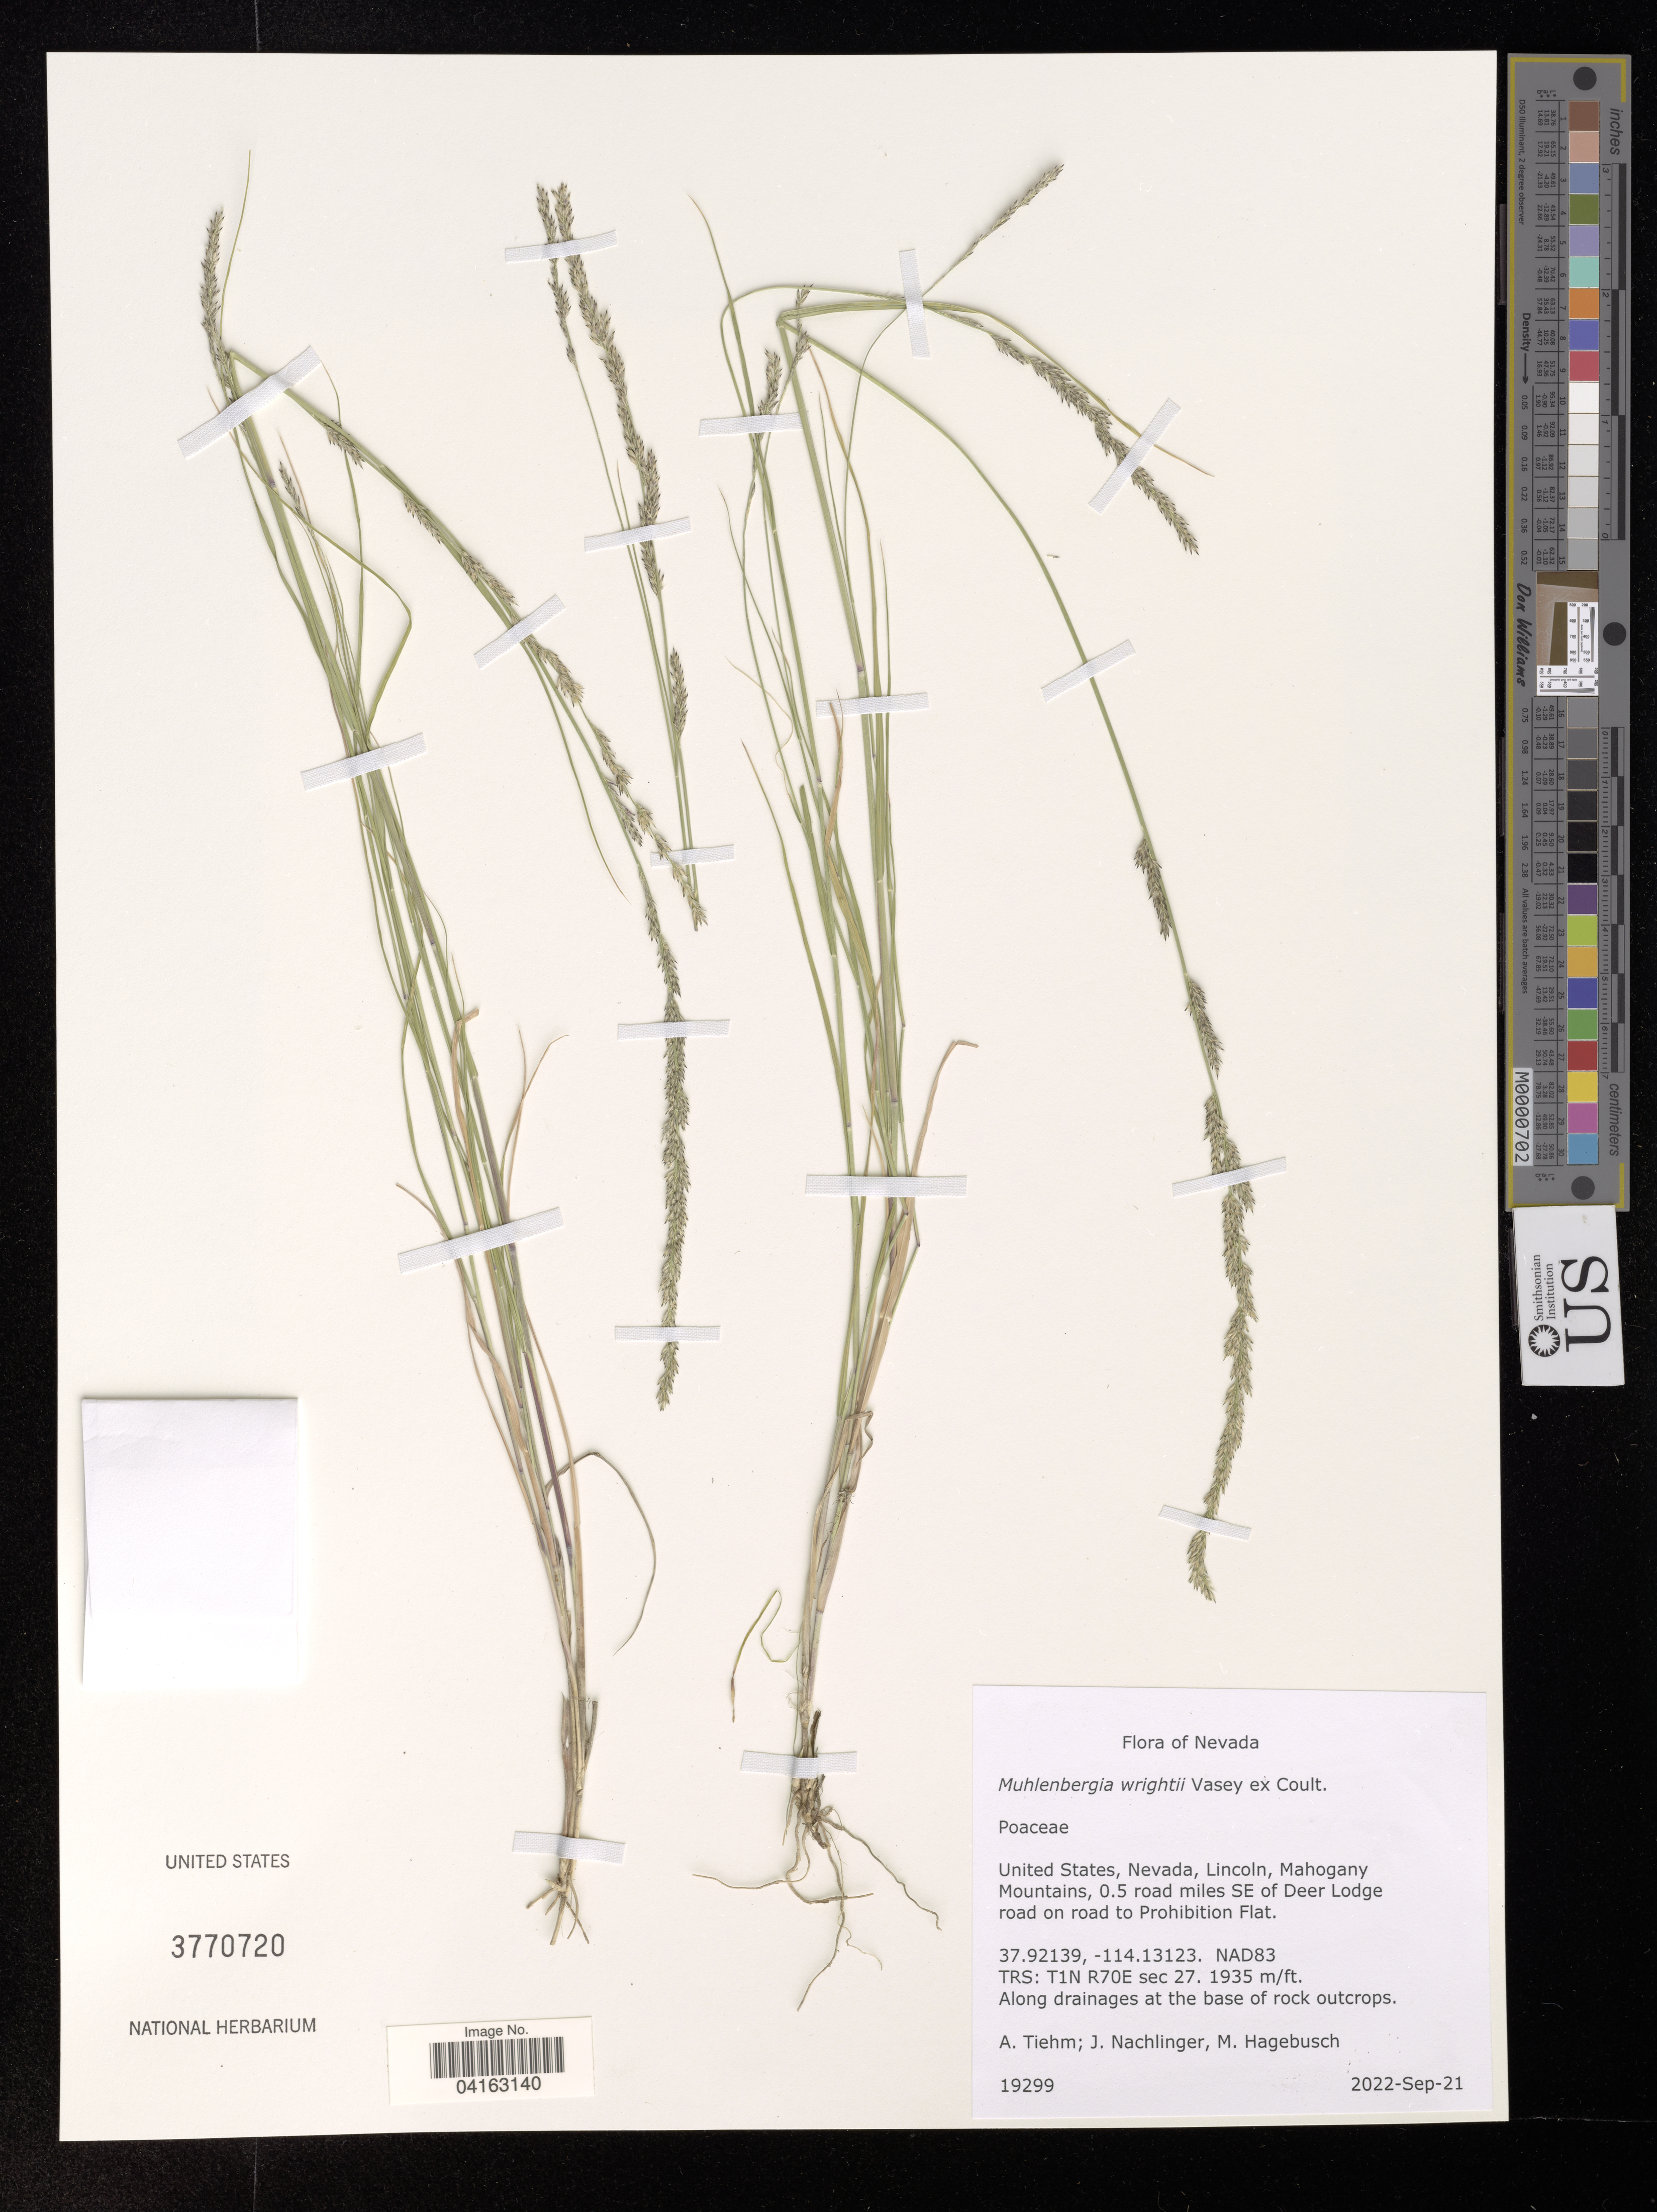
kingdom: Plantae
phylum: Tracheophyta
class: Liliopsida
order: Poales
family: Poaceae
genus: Muhlenbergia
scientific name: Muhlenbergia wrightii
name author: Vasey ex J.M. Coult.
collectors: A. Tiehm, J. Nachlinger & M. Hagebusch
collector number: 19299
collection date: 2022-09-21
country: United States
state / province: Nevada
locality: Lincoln, Mahogany Mountains, 0.5 road miles SE of Deer Lodge road on road to Prohibition Flat.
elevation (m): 1935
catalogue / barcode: US 3770720